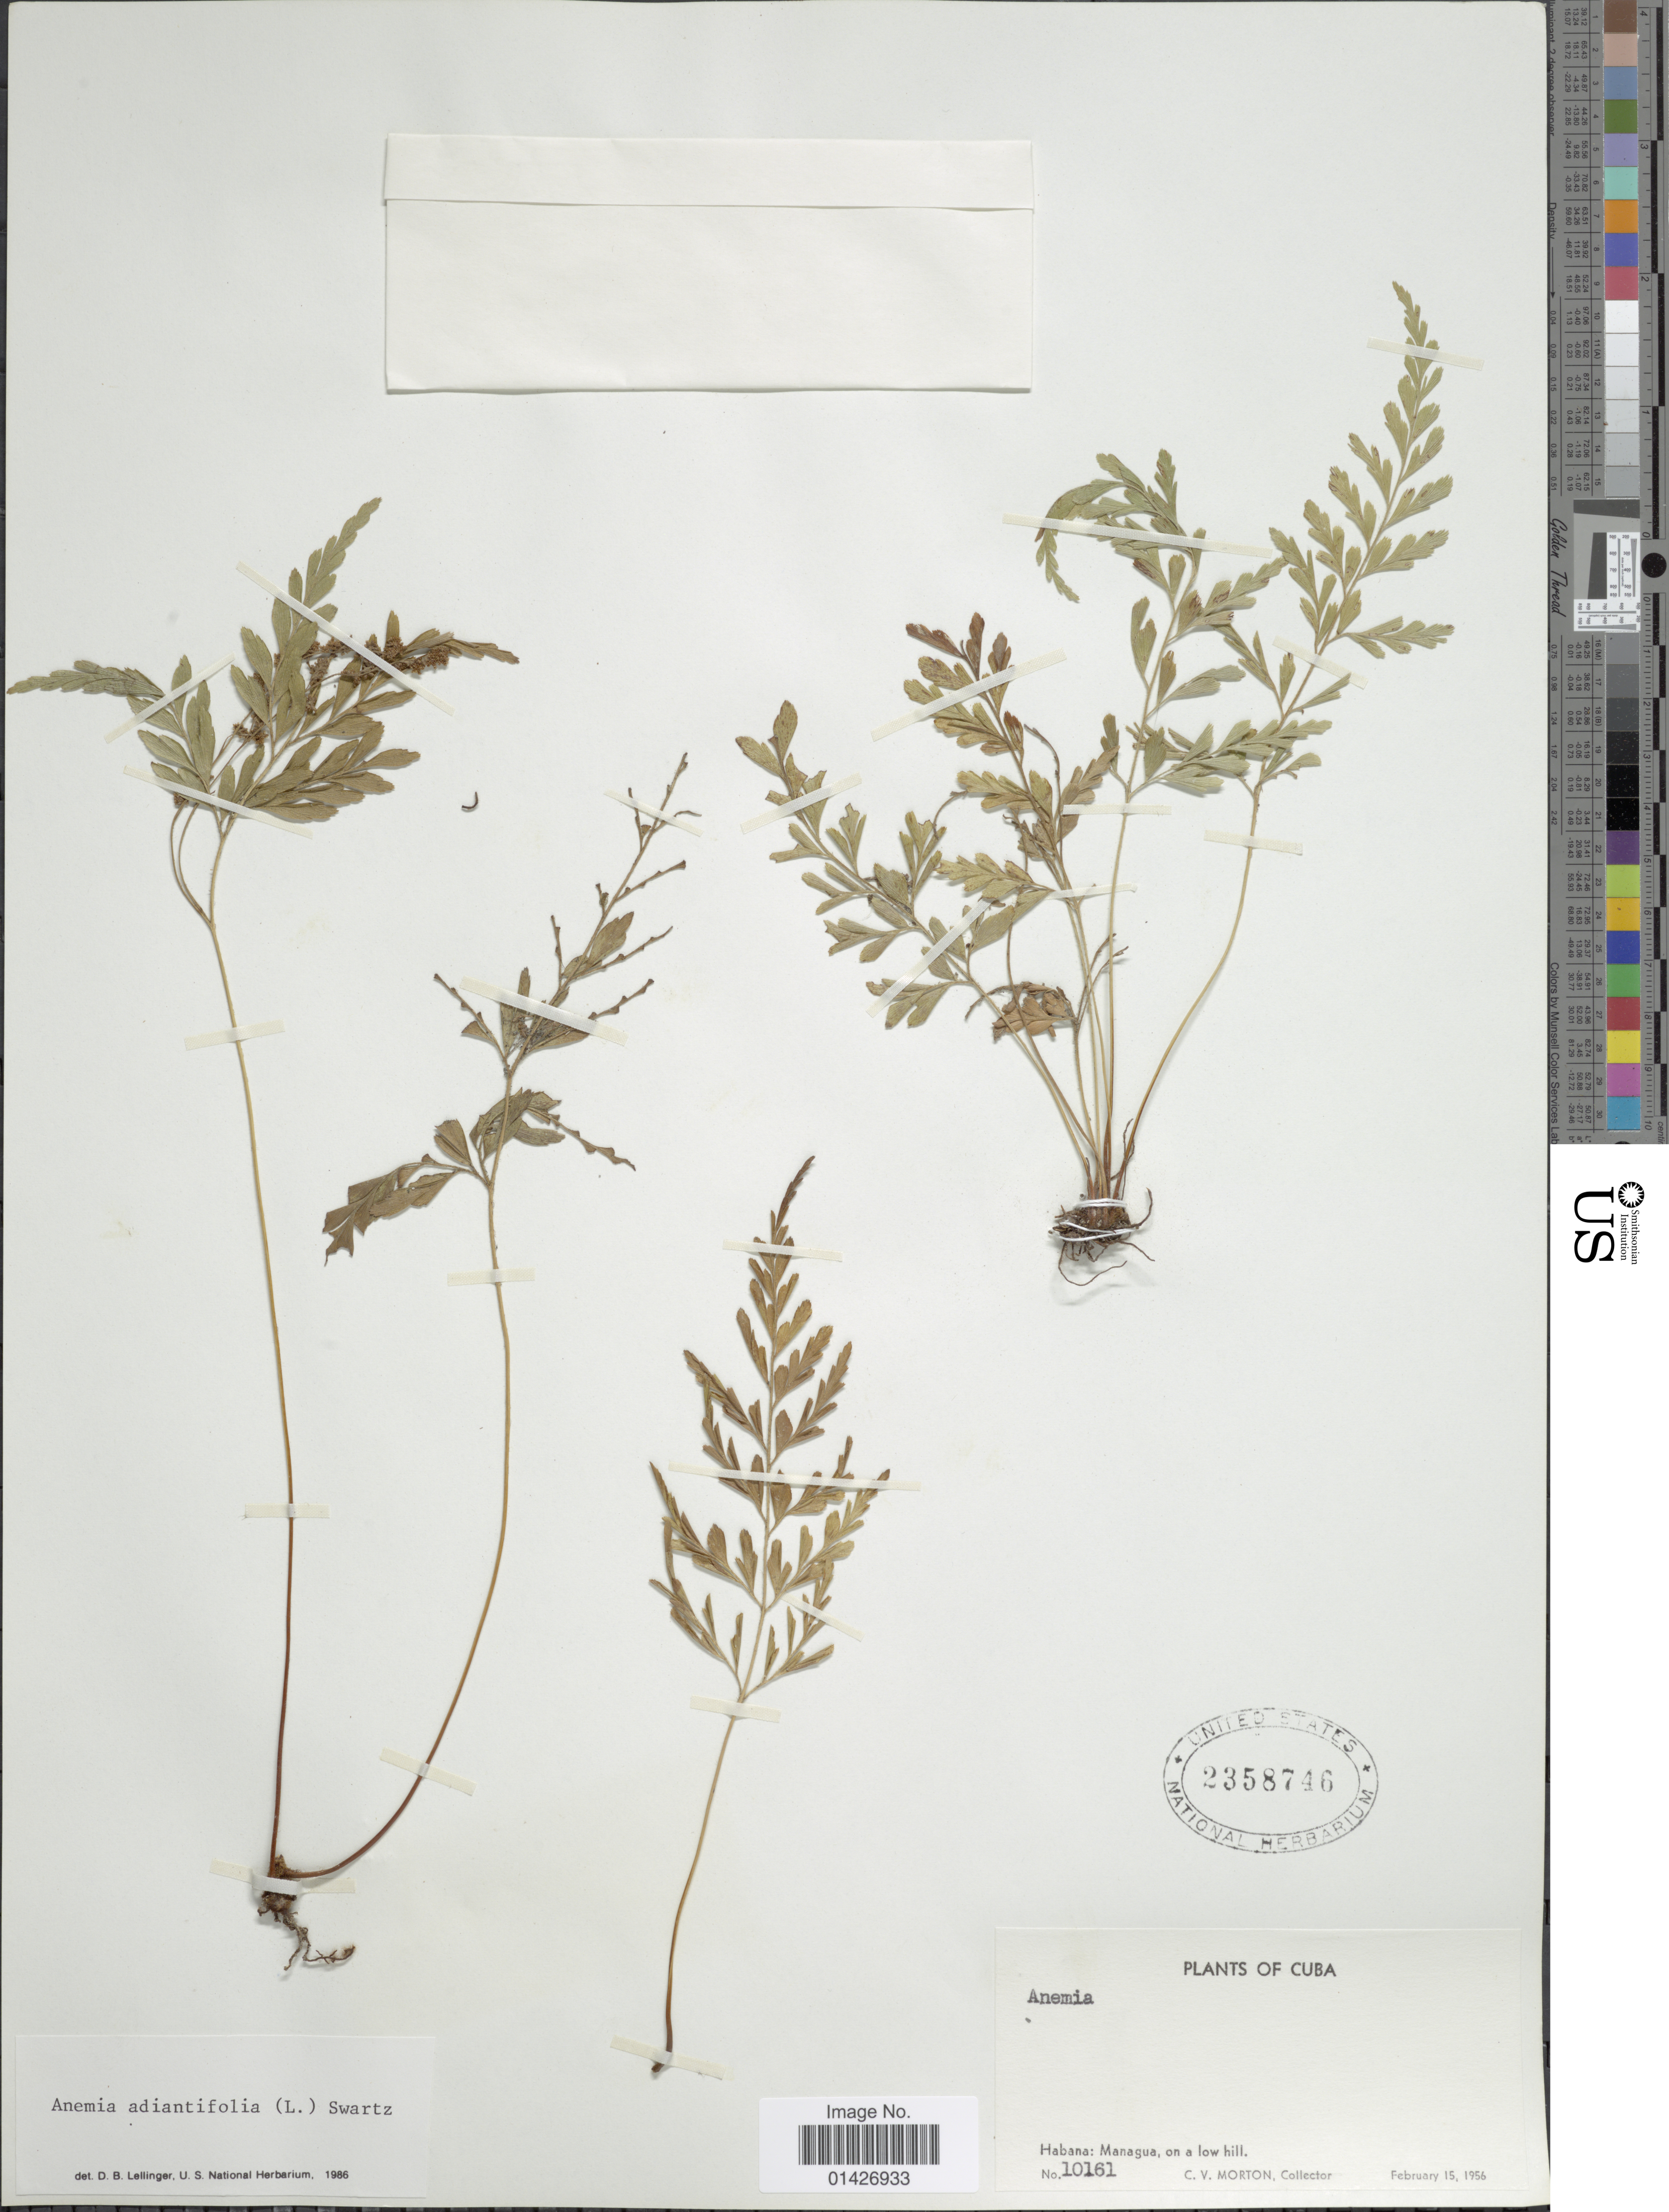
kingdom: Plantae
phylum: Tracheophyta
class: Polypodiopsida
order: Schizaeales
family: Anemiaceae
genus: Anemia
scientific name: Anemia adiantifolia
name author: (L.) Sw.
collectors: C. V. Morton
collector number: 10161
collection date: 1956-02-15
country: Cuba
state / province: La Habana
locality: Habana: Managua, on a low hill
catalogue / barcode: US 2358746